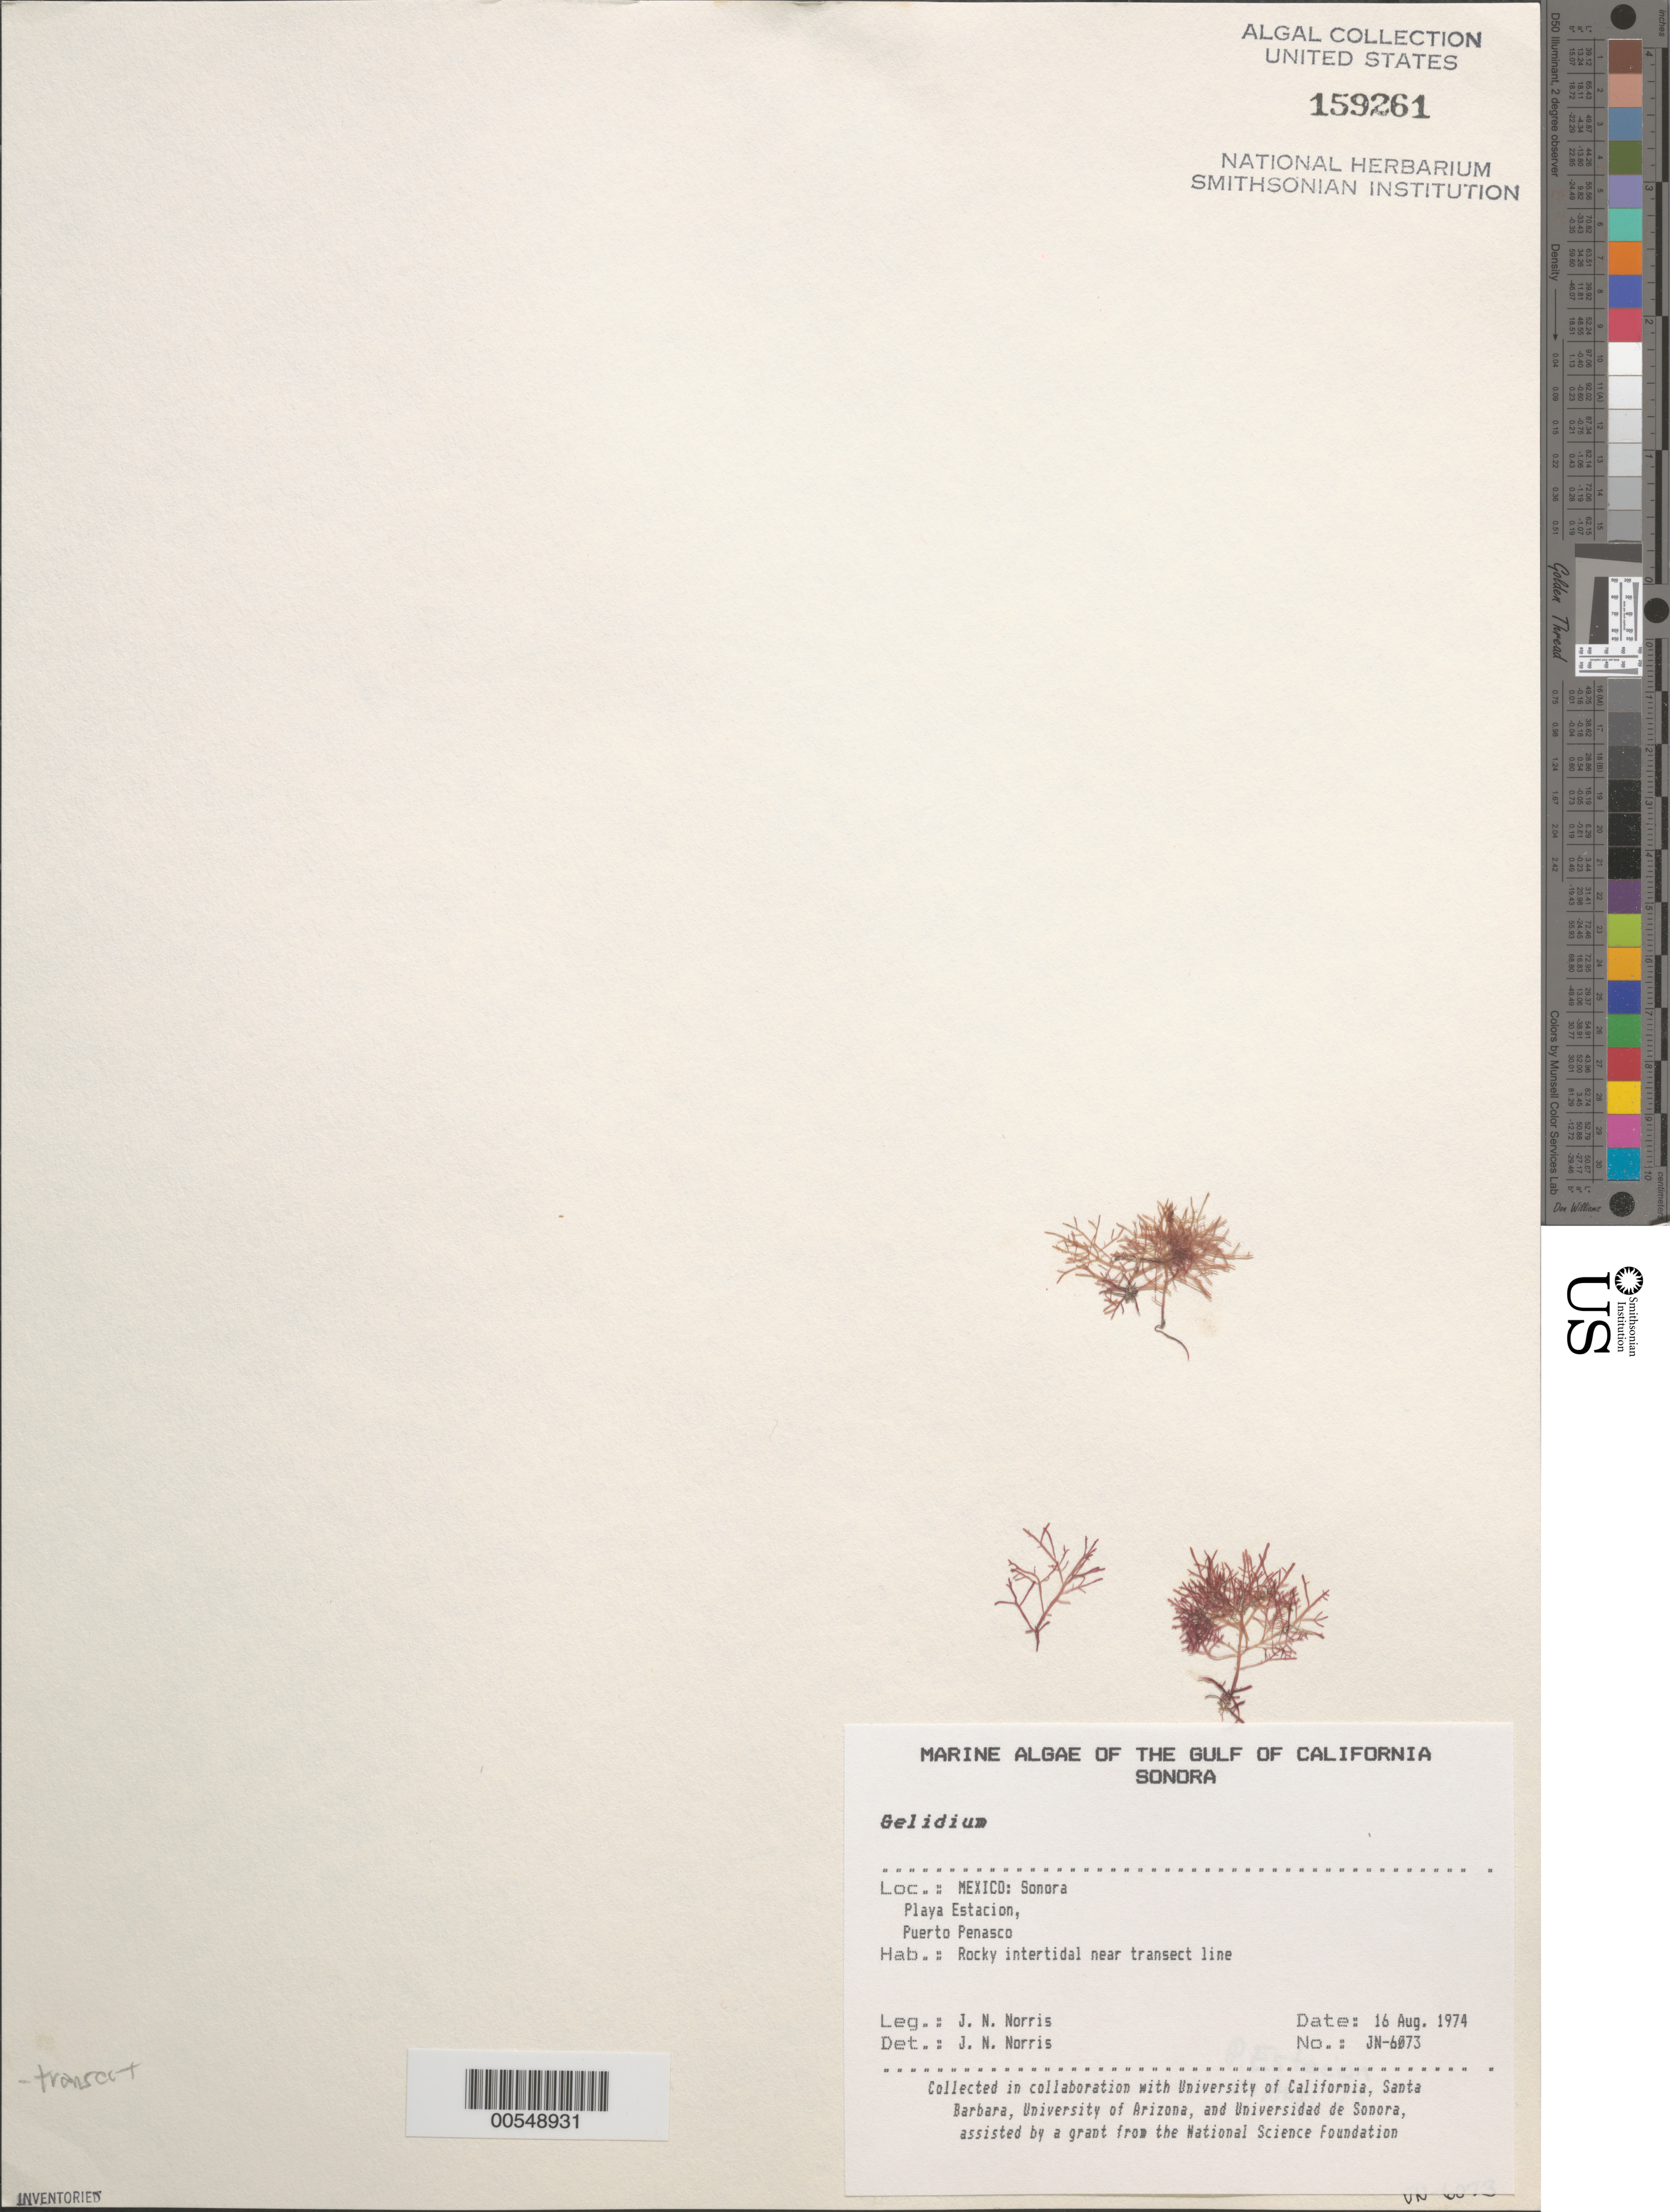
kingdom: Plantae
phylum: Rhodophyta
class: Florideophyceae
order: Gelidiales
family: Gelidiaceae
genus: Gelidium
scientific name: Gelidium sp.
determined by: Norris, James N.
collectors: J. N. Norris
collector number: JN-6073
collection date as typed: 16 Aug 1974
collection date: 1974-08-16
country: Mexico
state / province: Sonora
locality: Playa Estacion, Puerto Penasco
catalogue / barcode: US 159261